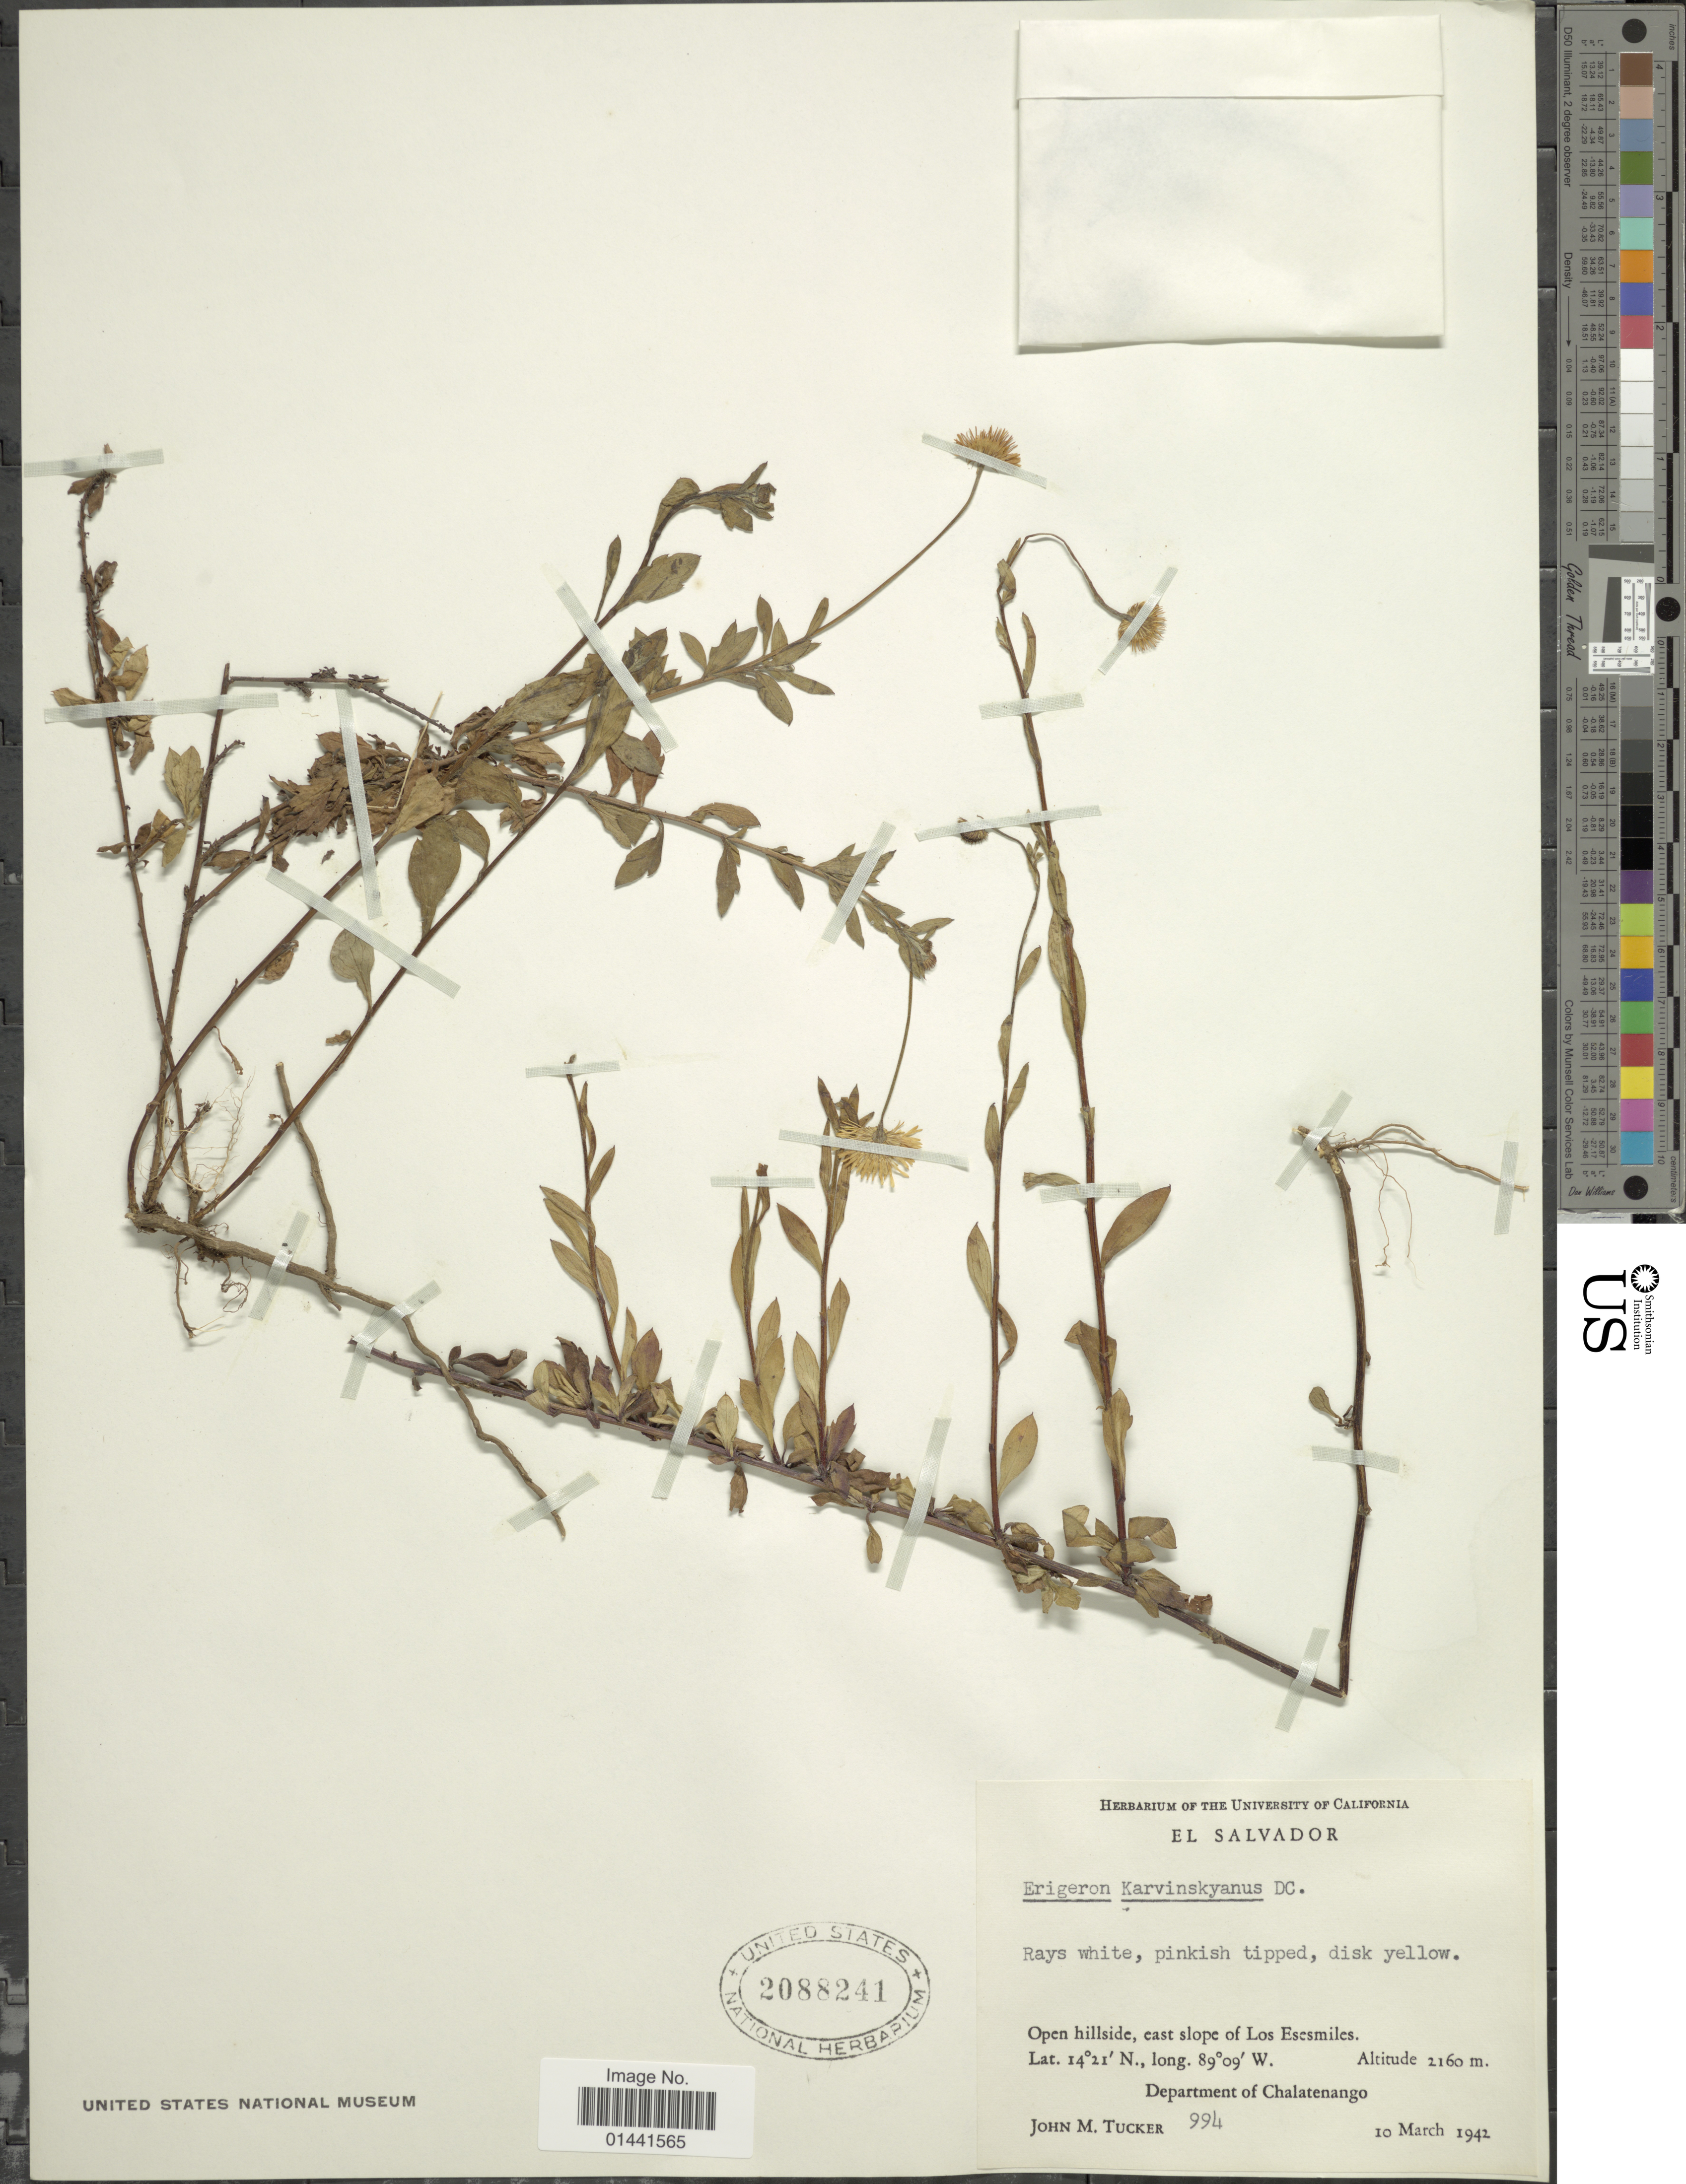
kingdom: Plantae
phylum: Tracheophyta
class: Magnoliopsida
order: Asterales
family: Asteraceae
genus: Erigeron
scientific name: Erigeron karvinskianus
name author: DC.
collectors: J. M. Tucker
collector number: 994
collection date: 1942-03-10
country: El Salvador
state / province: Chalatenango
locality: Open hillside, east slope of Los Esesmiles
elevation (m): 2160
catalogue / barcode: US 2088241